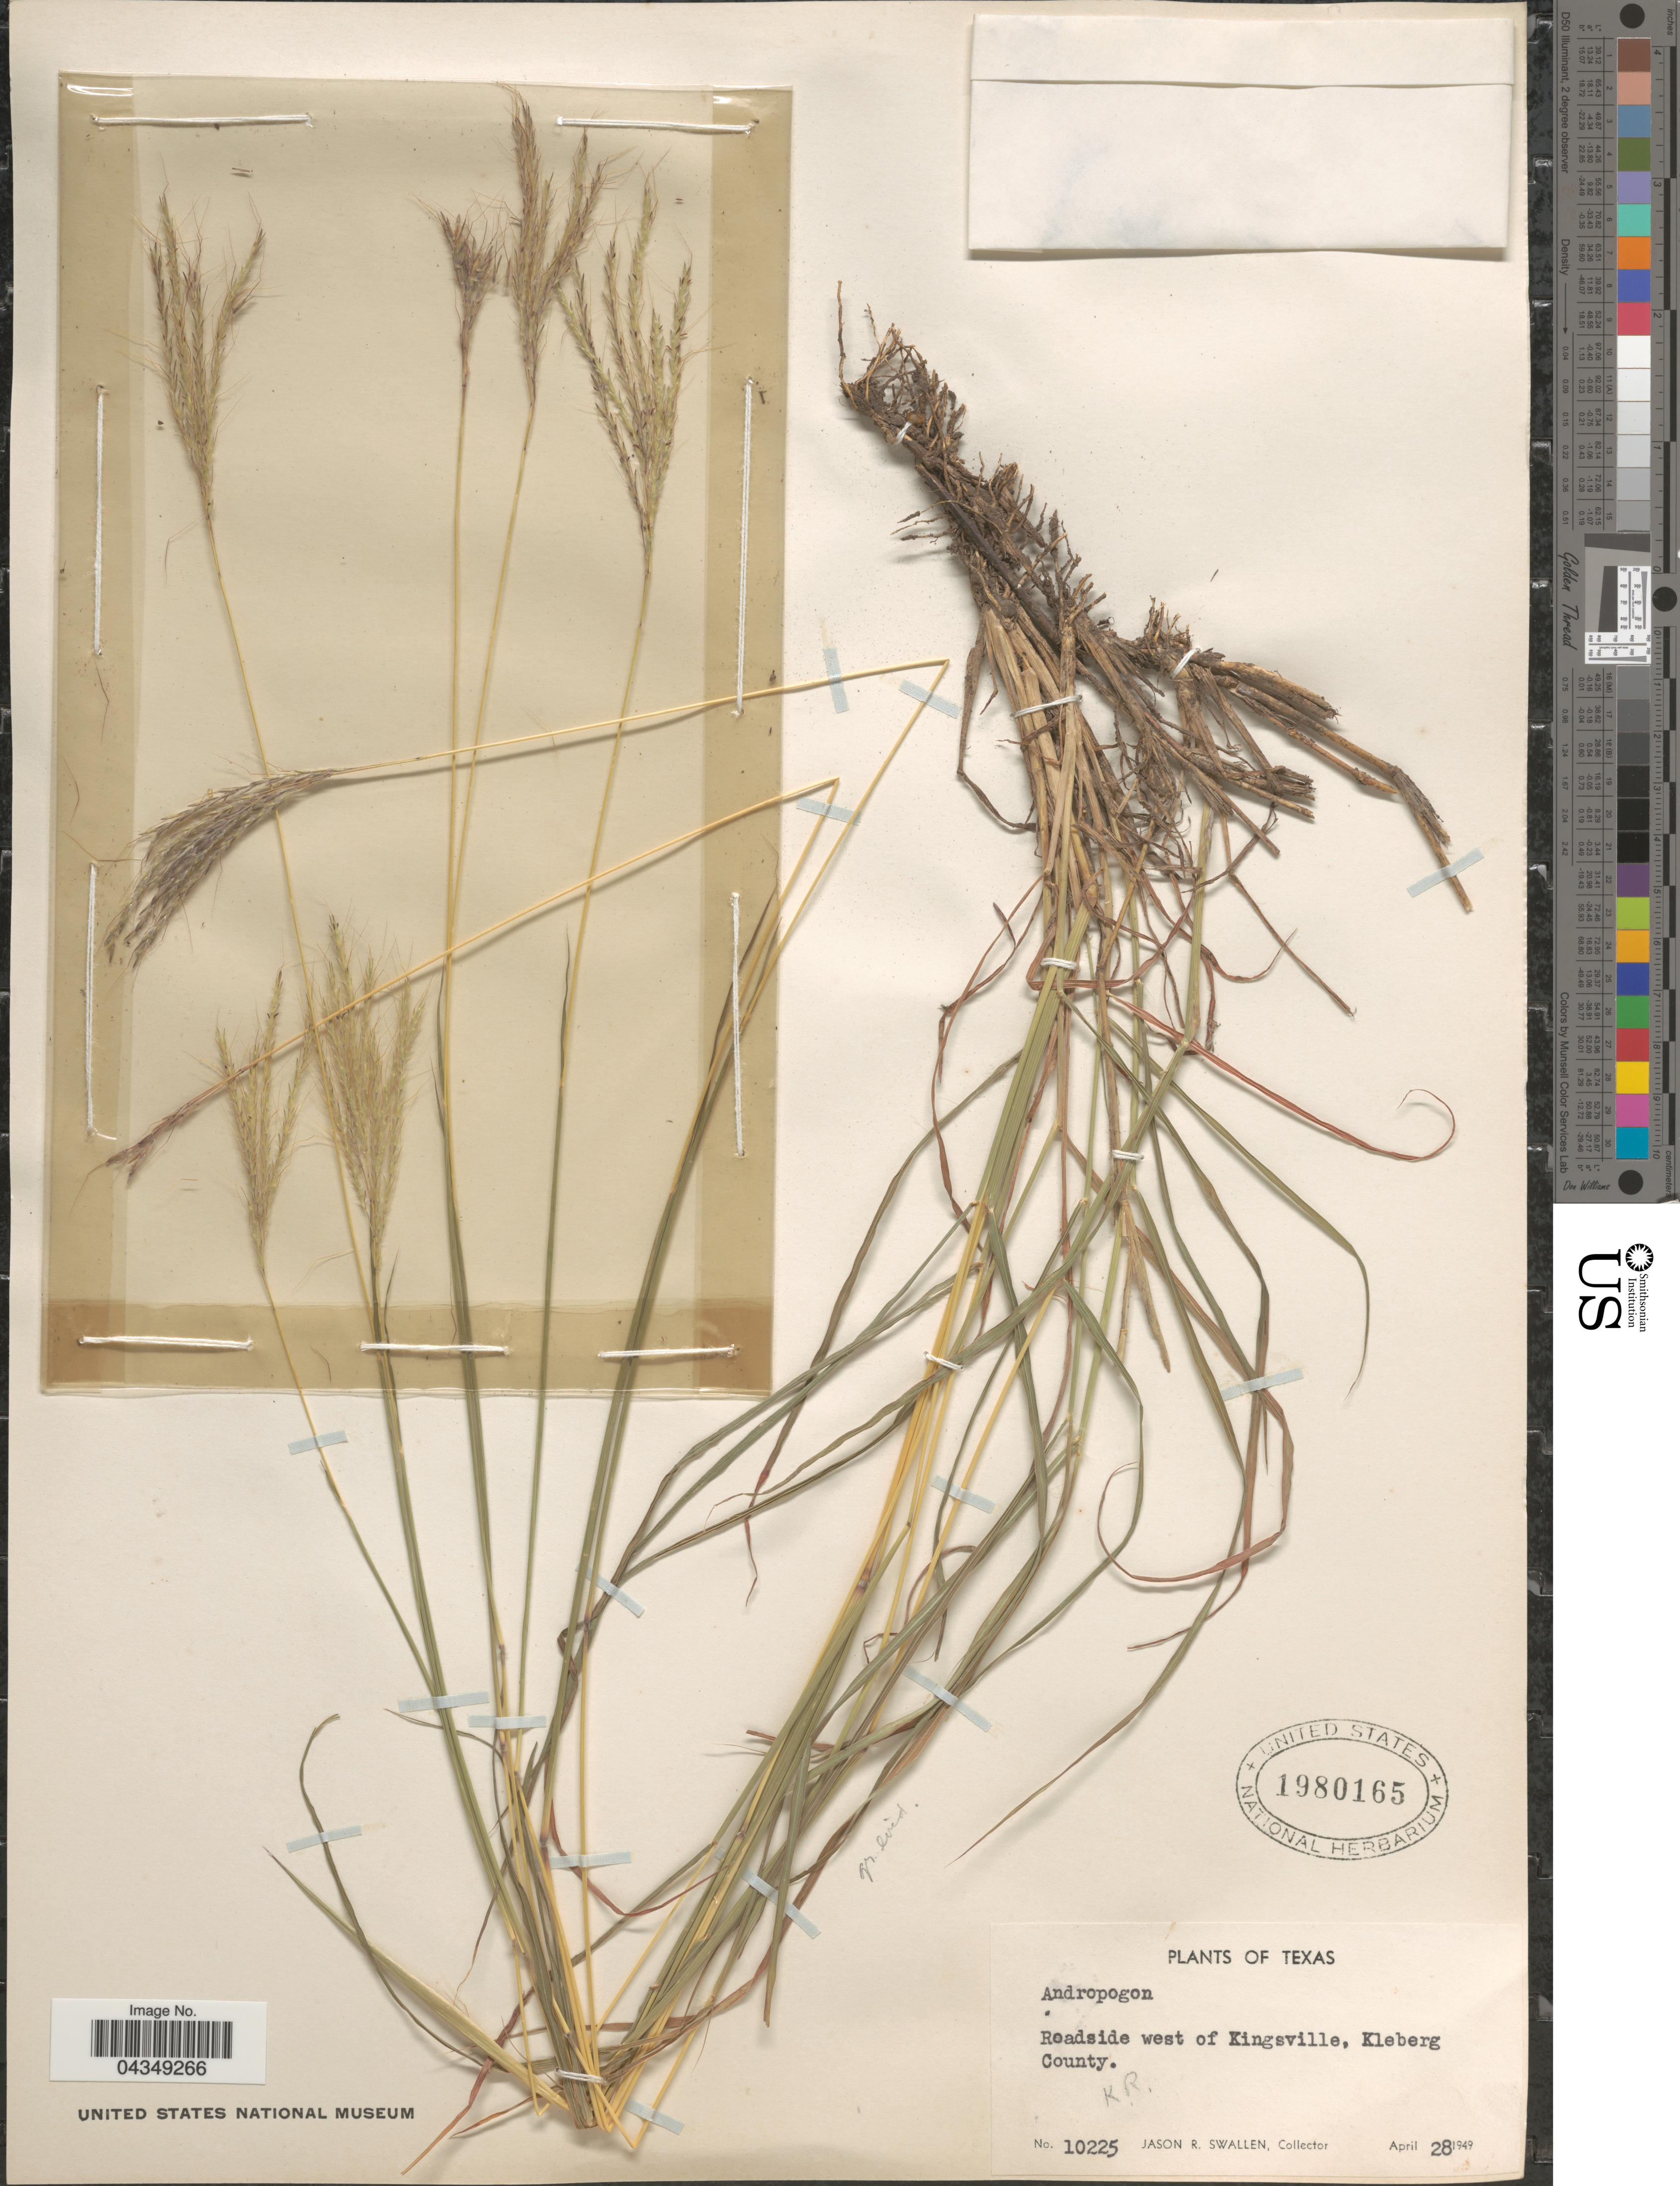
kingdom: Plantae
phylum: Tracheophyta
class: Liliopsida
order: Poales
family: Poaceae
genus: Bothriochloa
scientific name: Bothriochloa ischaemum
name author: (L.) Keng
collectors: J. R. Swallen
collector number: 10225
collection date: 1949-04-28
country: United States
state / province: Texas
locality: Roadside west of Kingsville, Kleberg County.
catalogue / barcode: US 1980165